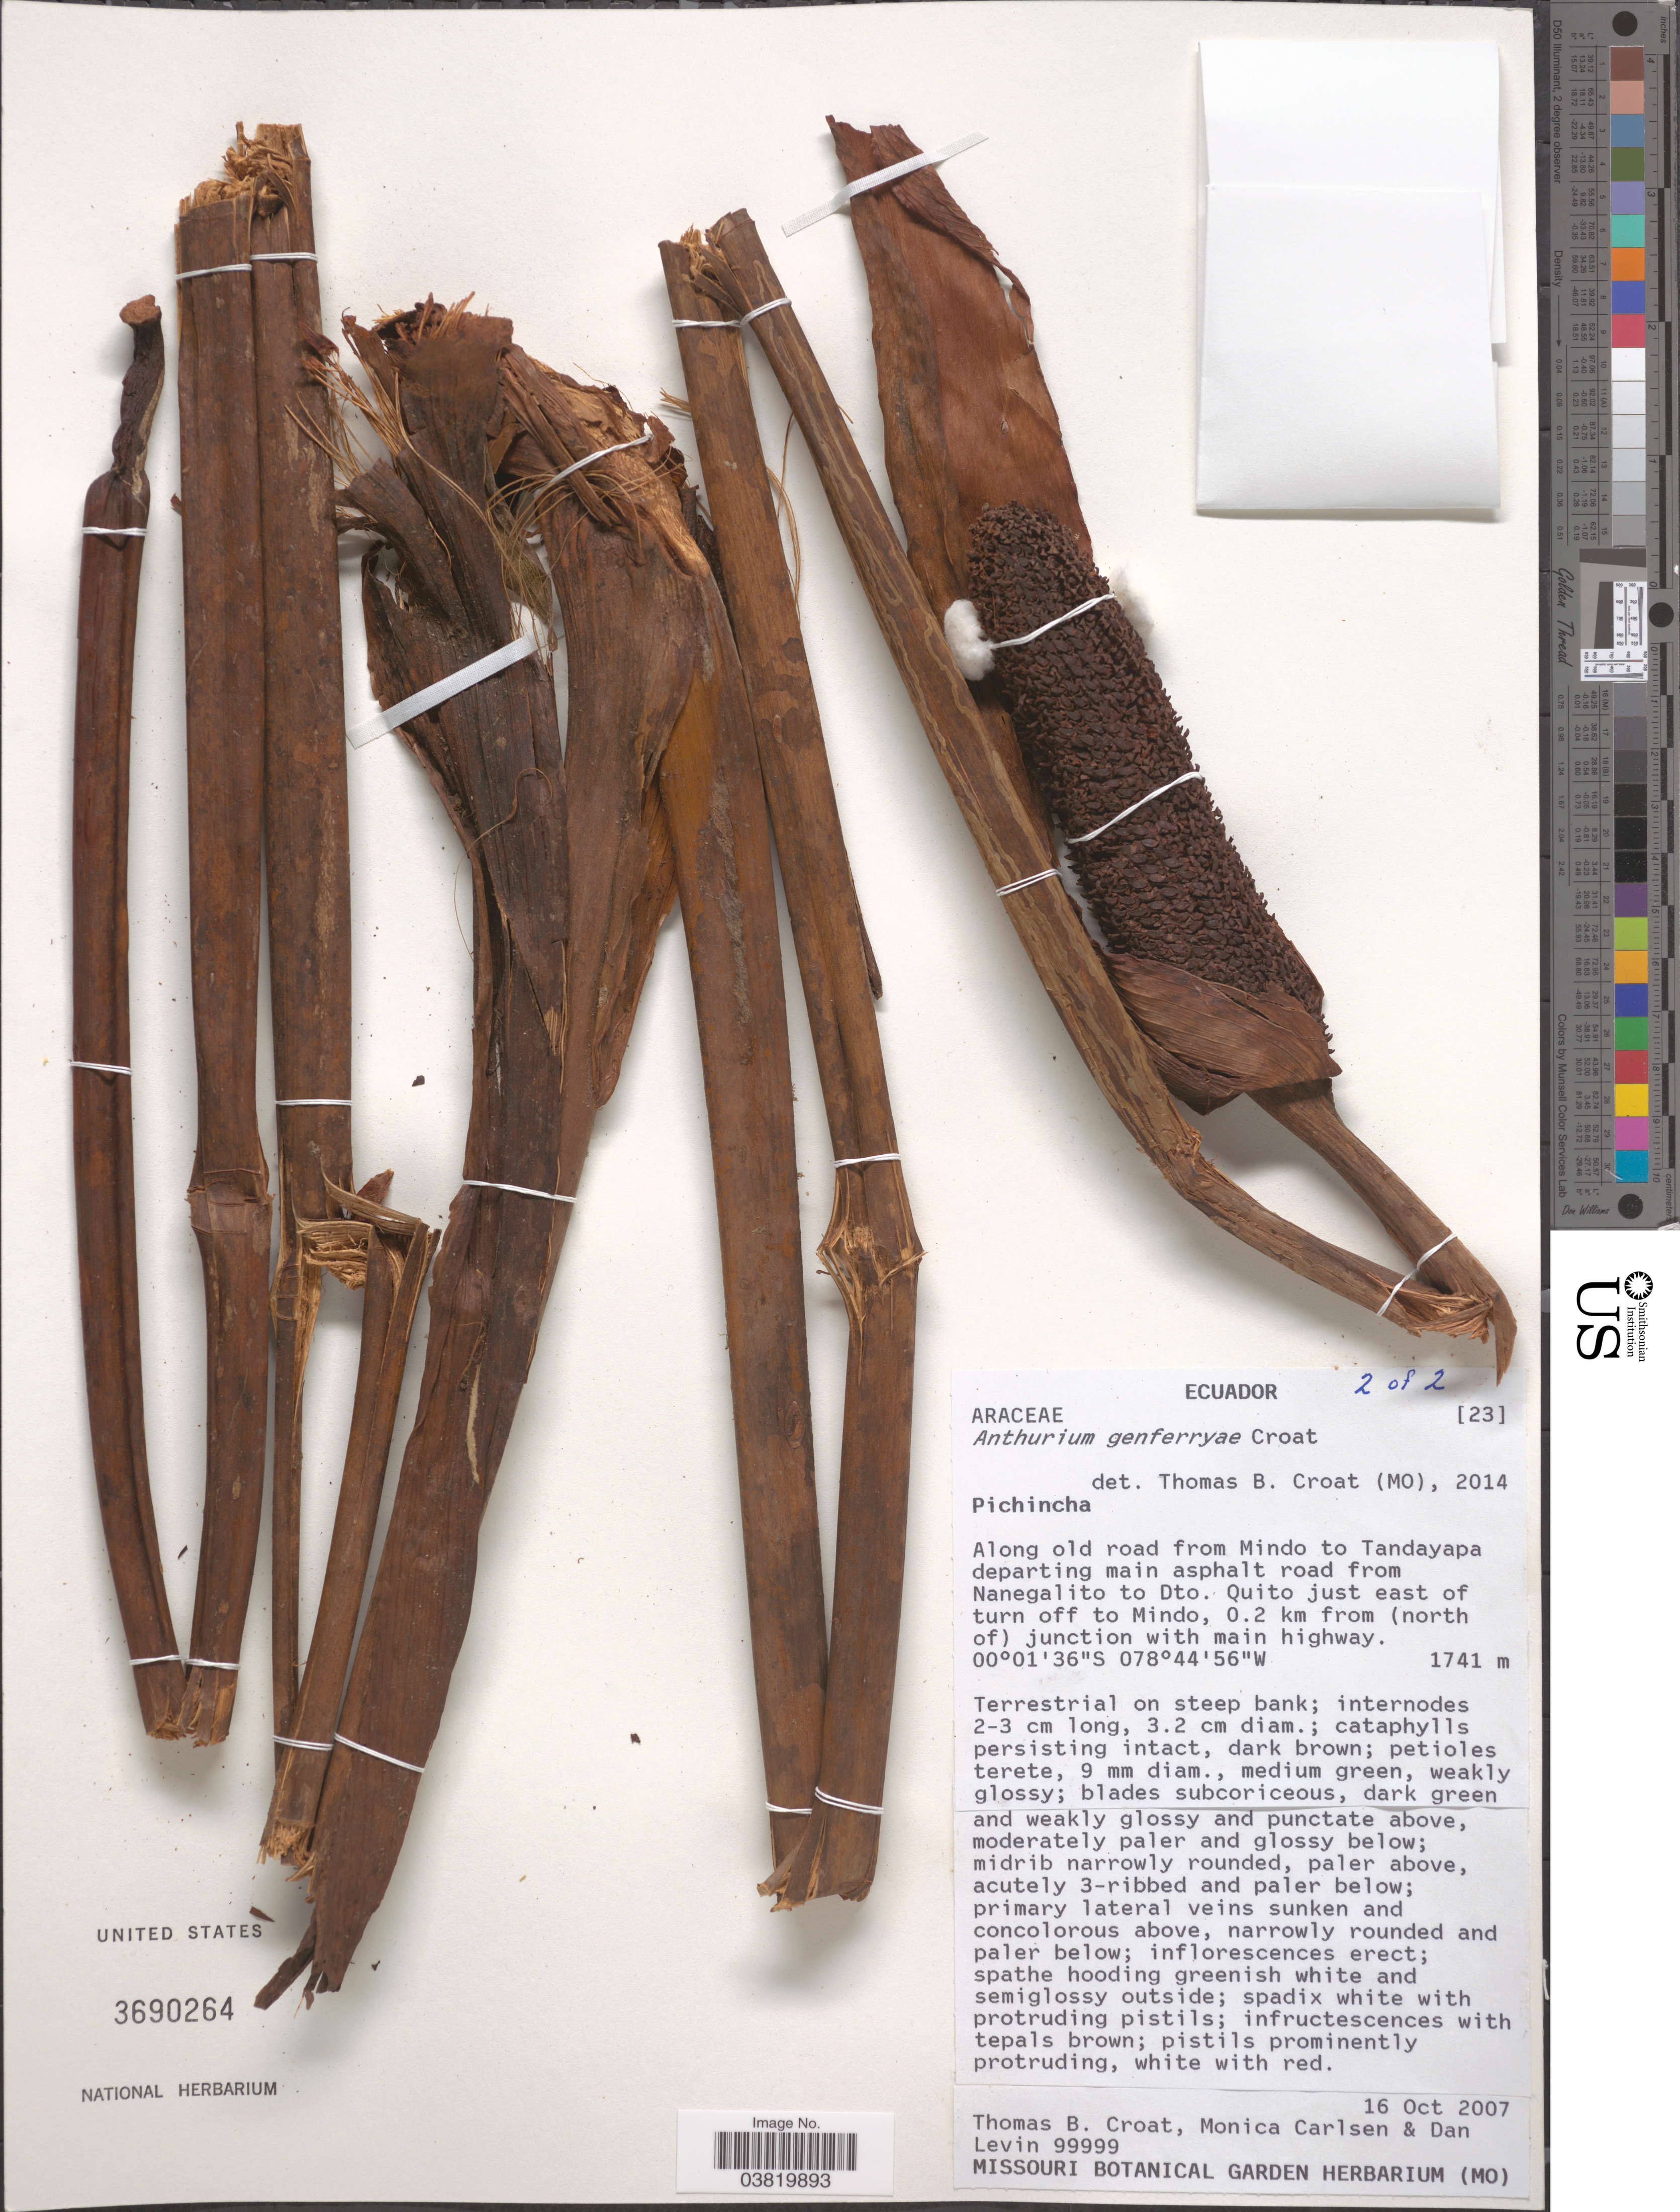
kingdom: Plantae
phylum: Tracheophyta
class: Liliopsida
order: Alismatales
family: Araceae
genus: Anthurium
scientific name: Anthurium genferryae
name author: Croat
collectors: T. B. Croat, M. M. Carlsen & D. Levin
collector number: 99999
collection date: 2007-10-16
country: Ecuador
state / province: Pichincha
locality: Along old road from Mindo to Tandayapa departing main asphalt road from Nanegalito to Dto. Quito just east of turn off to Mindo, 0.2 km from (north of) junction with main highway.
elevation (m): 1741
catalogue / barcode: US 3690264